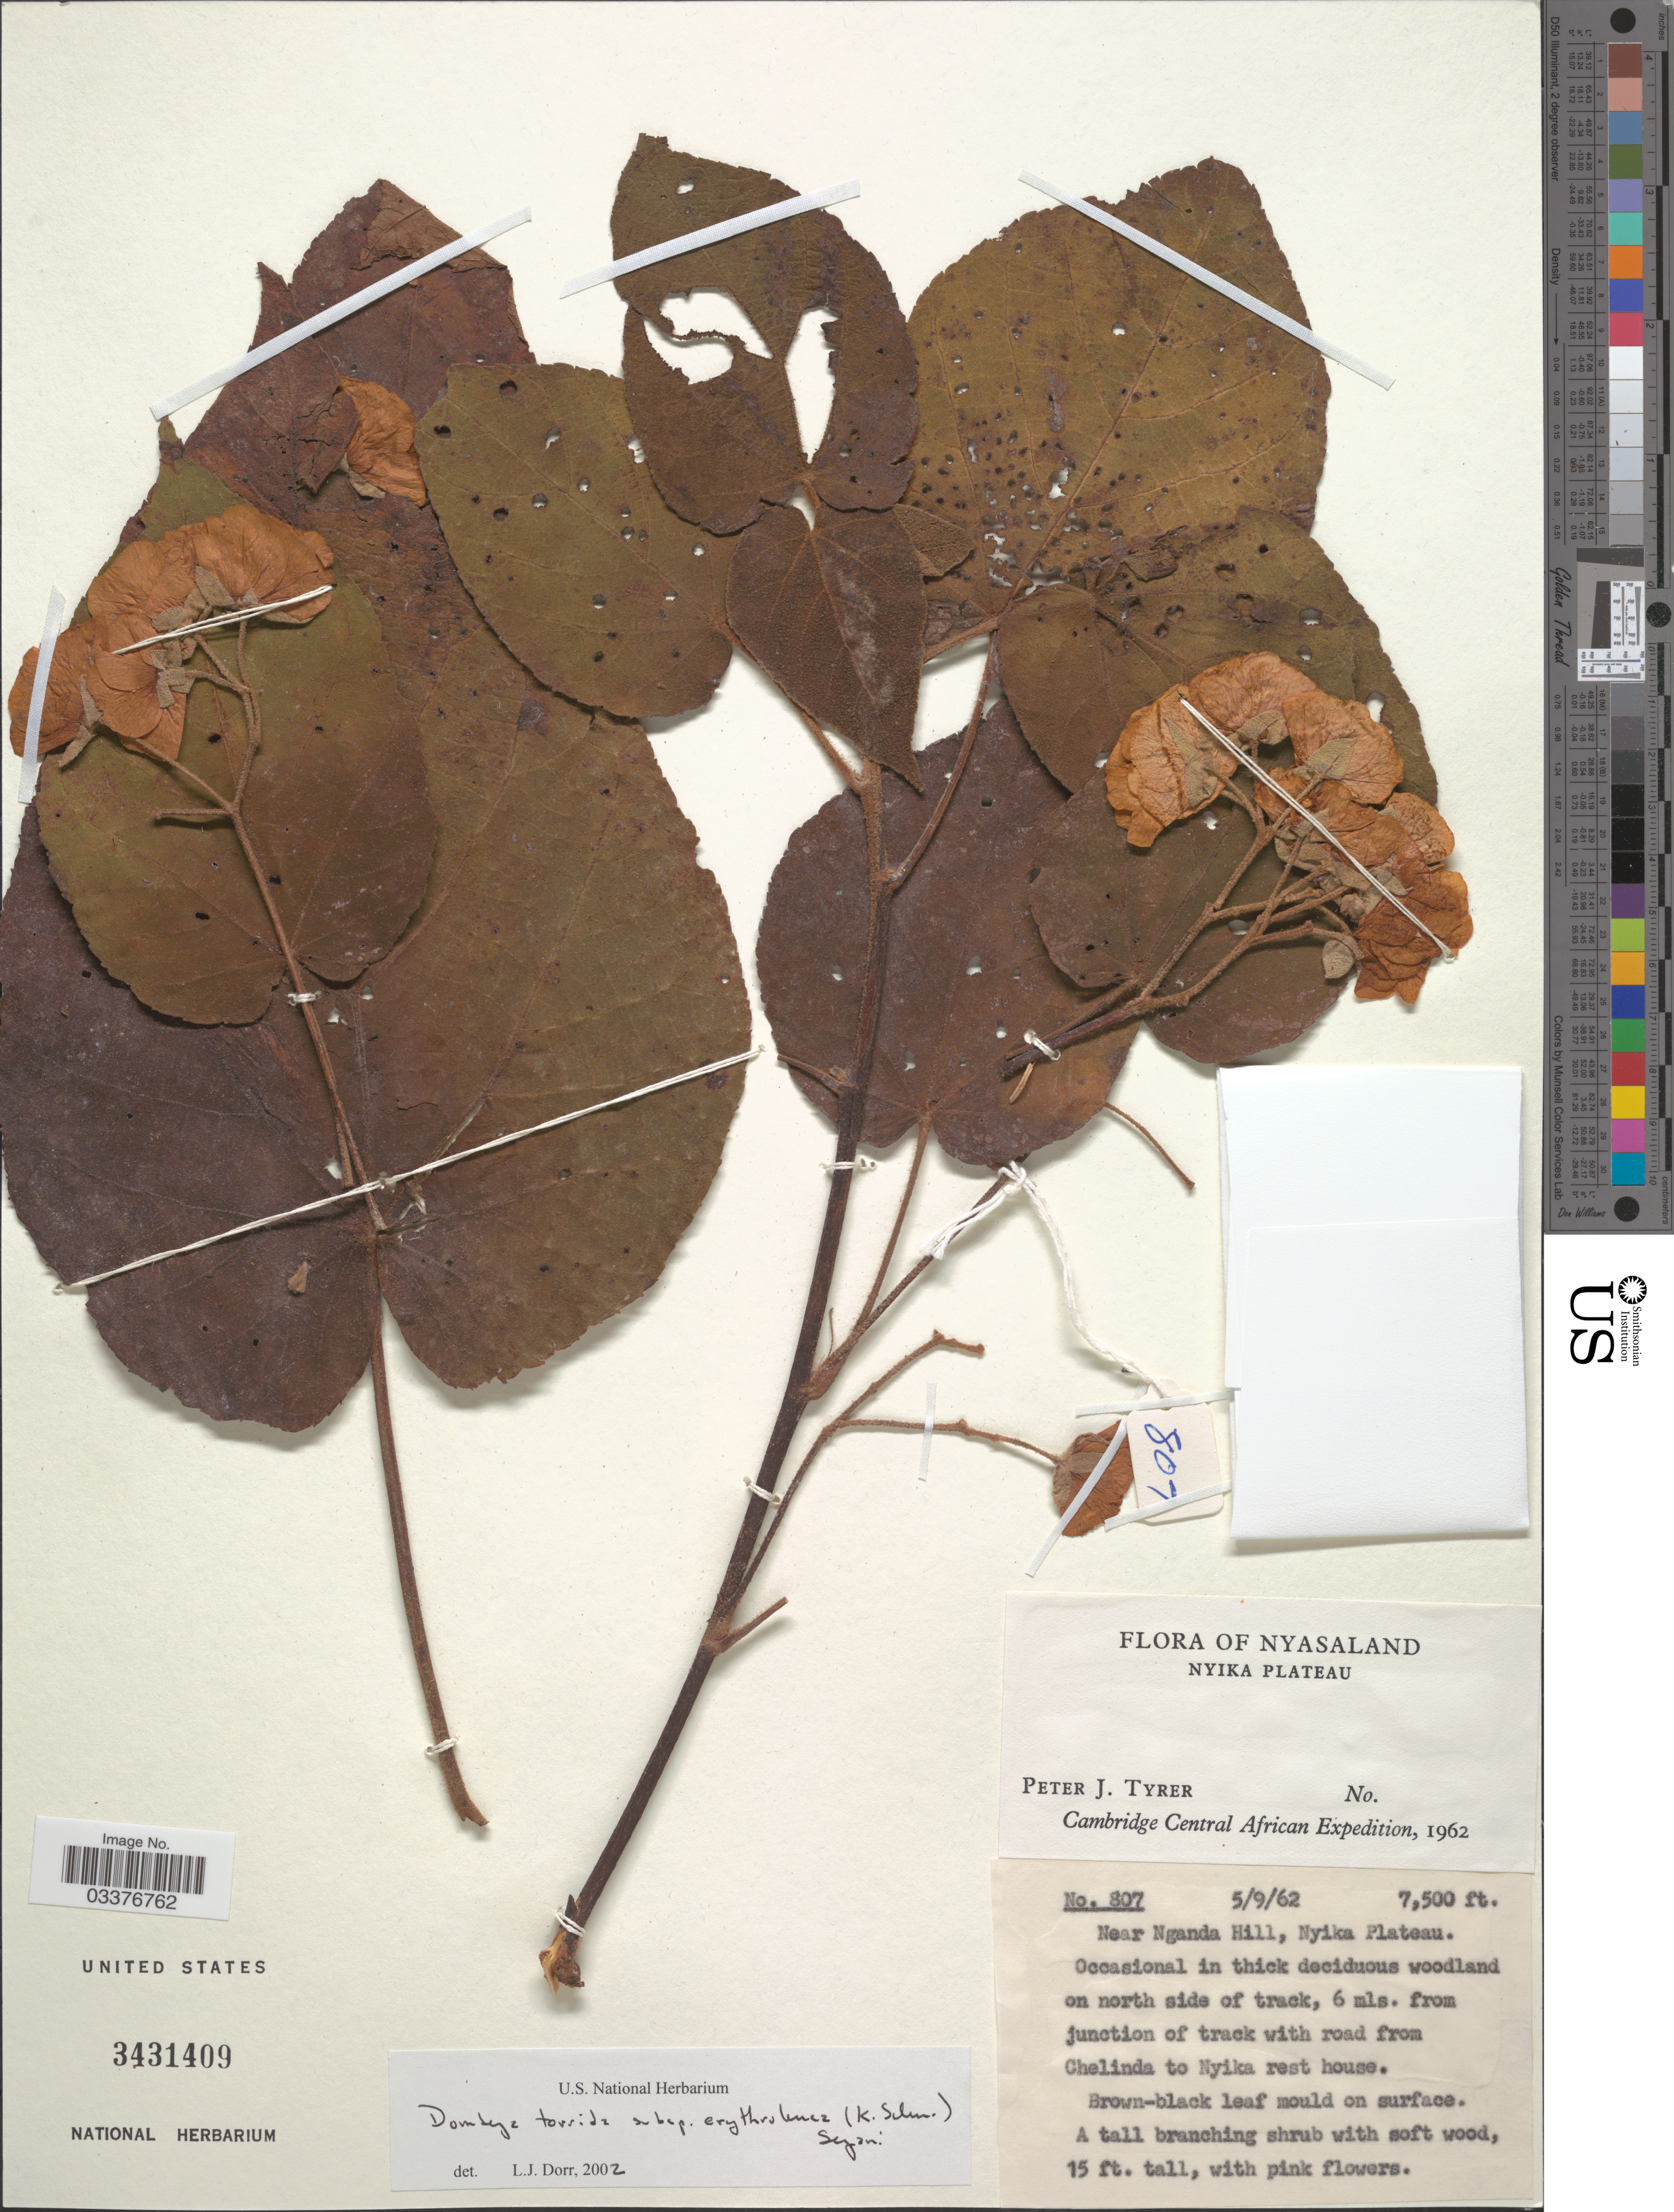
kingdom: Plantae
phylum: Tracheophyta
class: Magnoliopsida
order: Malvales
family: Malvaceae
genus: Dombeya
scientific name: Dombeya torrida subsp. erythroleuca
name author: (J.F. Gmel.) Bamps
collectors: P. Tyrer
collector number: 807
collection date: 1962-09-05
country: Malawi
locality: Nyasaland. Nyika Plateau. Central African. Near Nganda Hill, Nyika Plateau.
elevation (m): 2286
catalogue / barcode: US 3431409